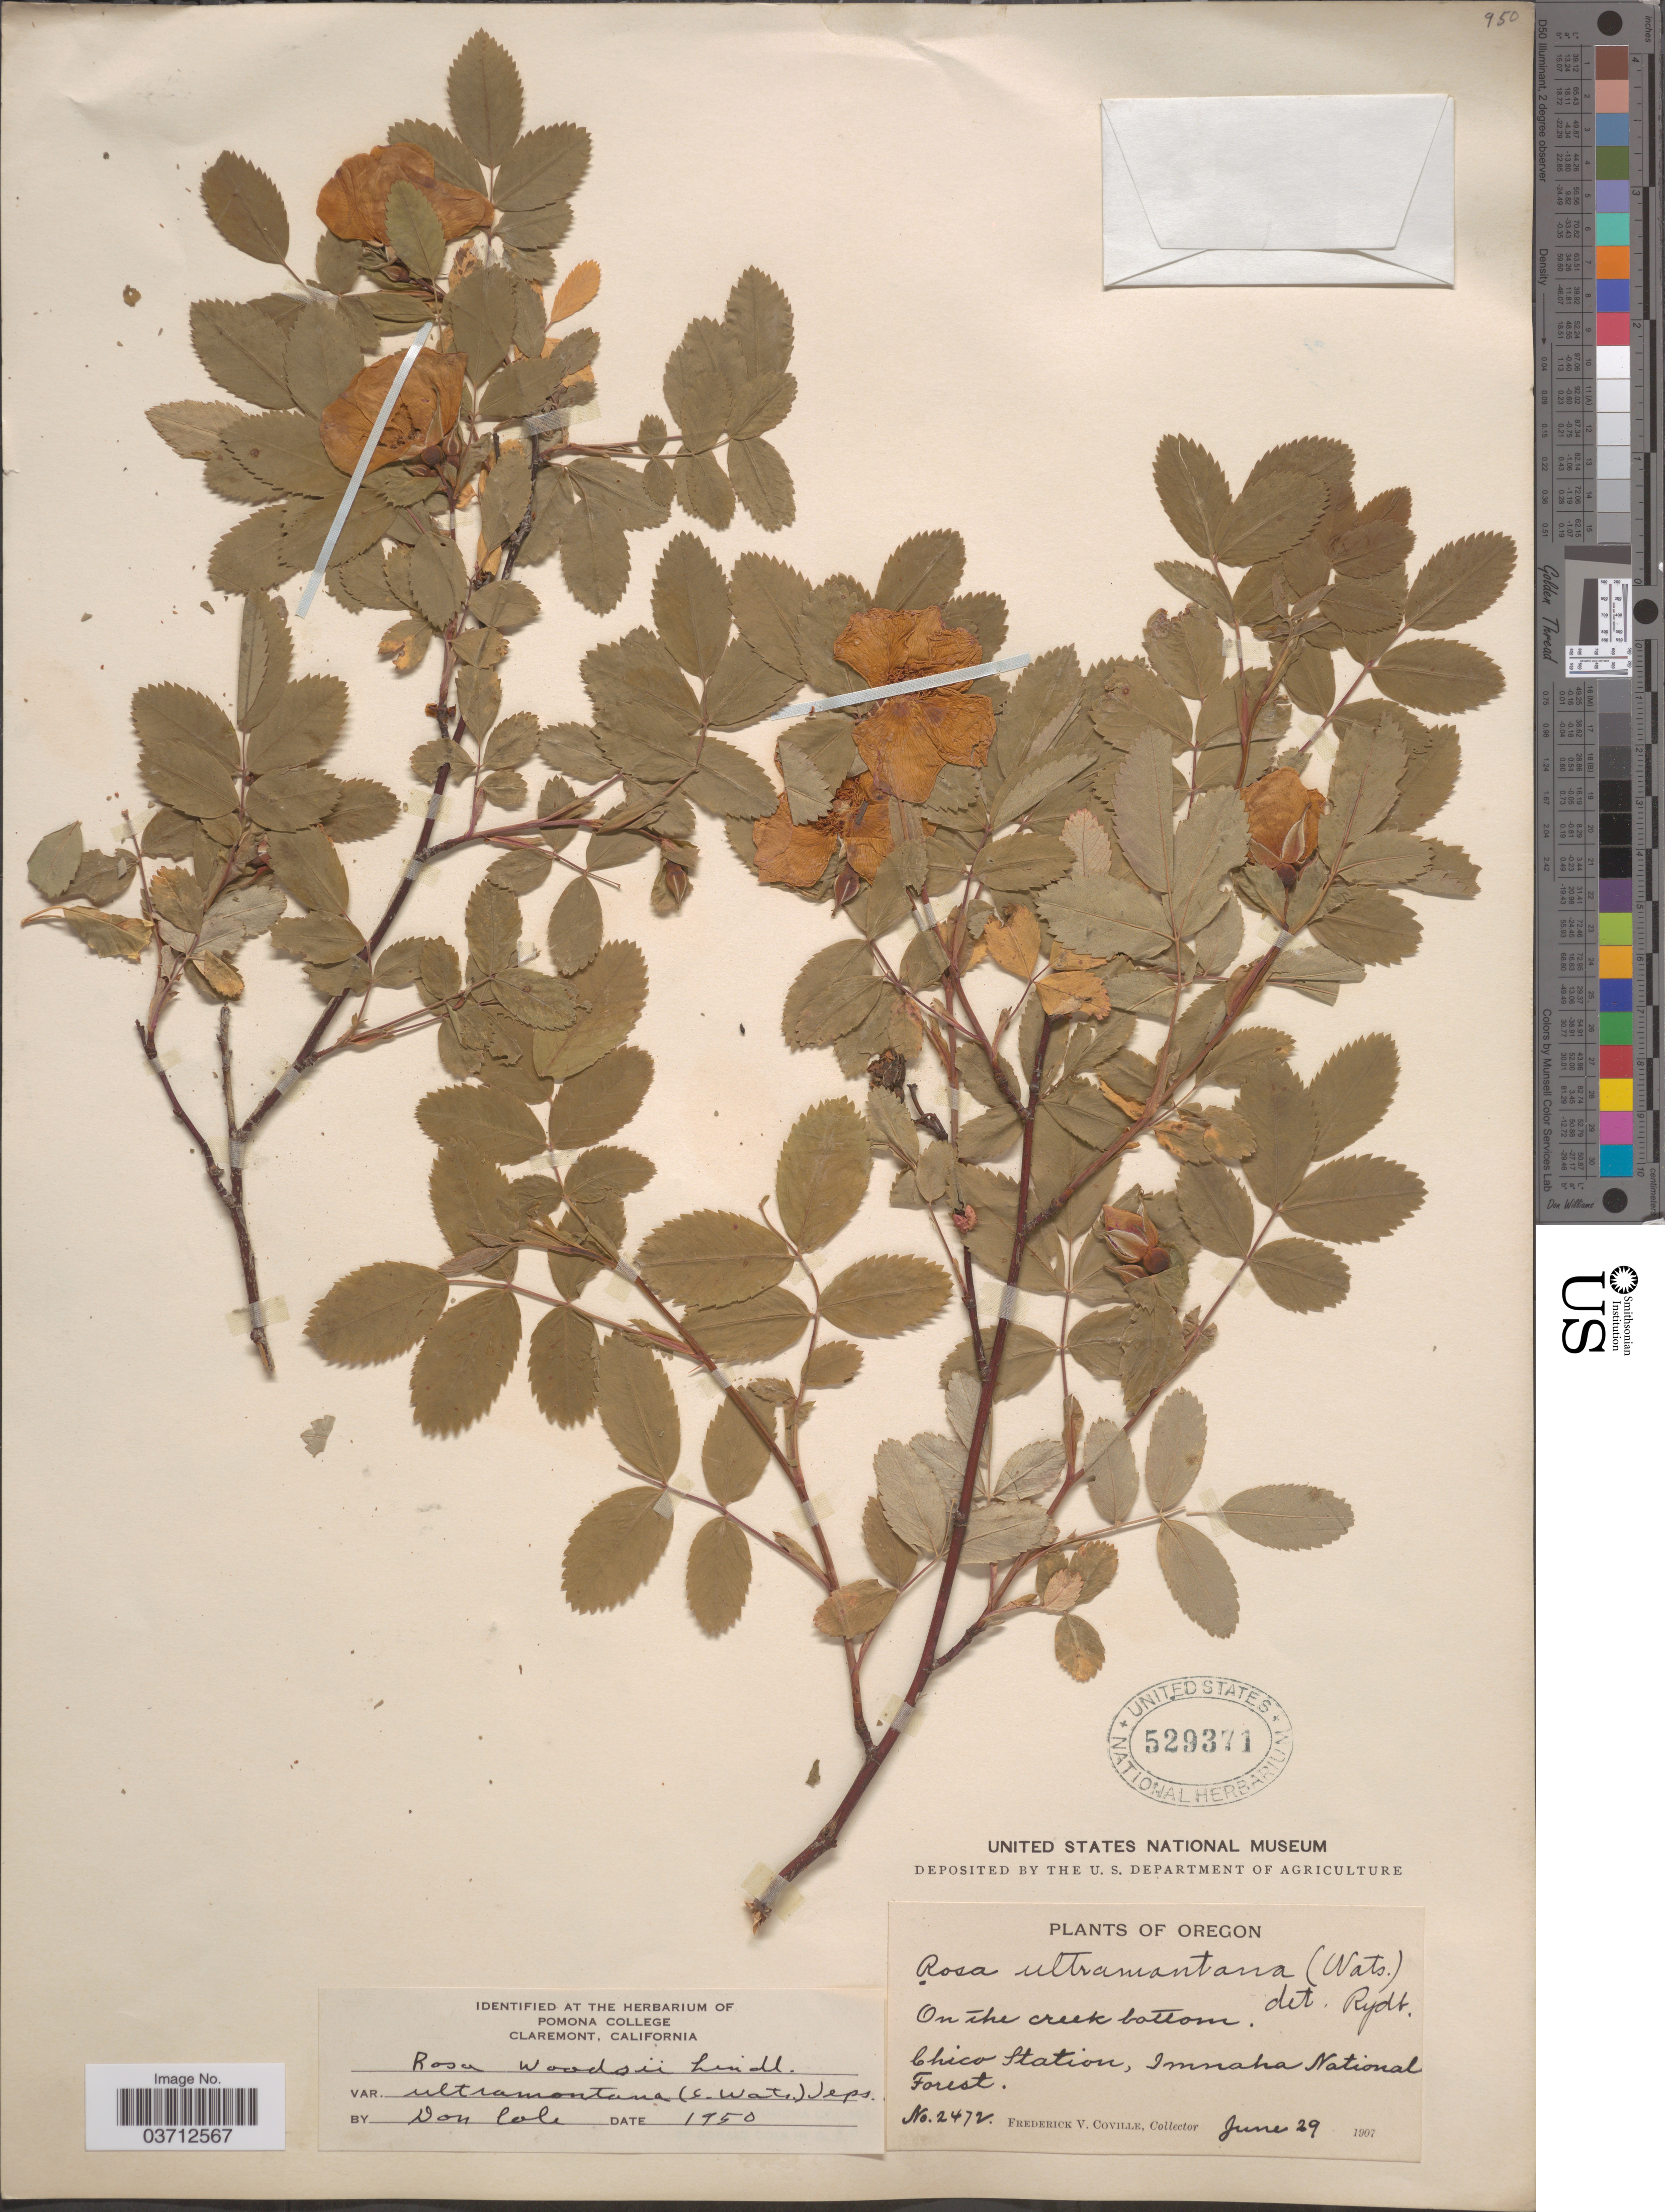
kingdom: Plantae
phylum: Tracheophyta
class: Magnoliopsida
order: Rosales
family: Rosaceae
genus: Rosa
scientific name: Rosa woodsii var. ultramontana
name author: Lindl.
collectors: F. V. Coville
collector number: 2472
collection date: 1907-06-29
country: United States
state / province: Oregon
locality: On the creek bottom. Chico Station, Imnaha National Forest.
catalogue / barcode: US 529371